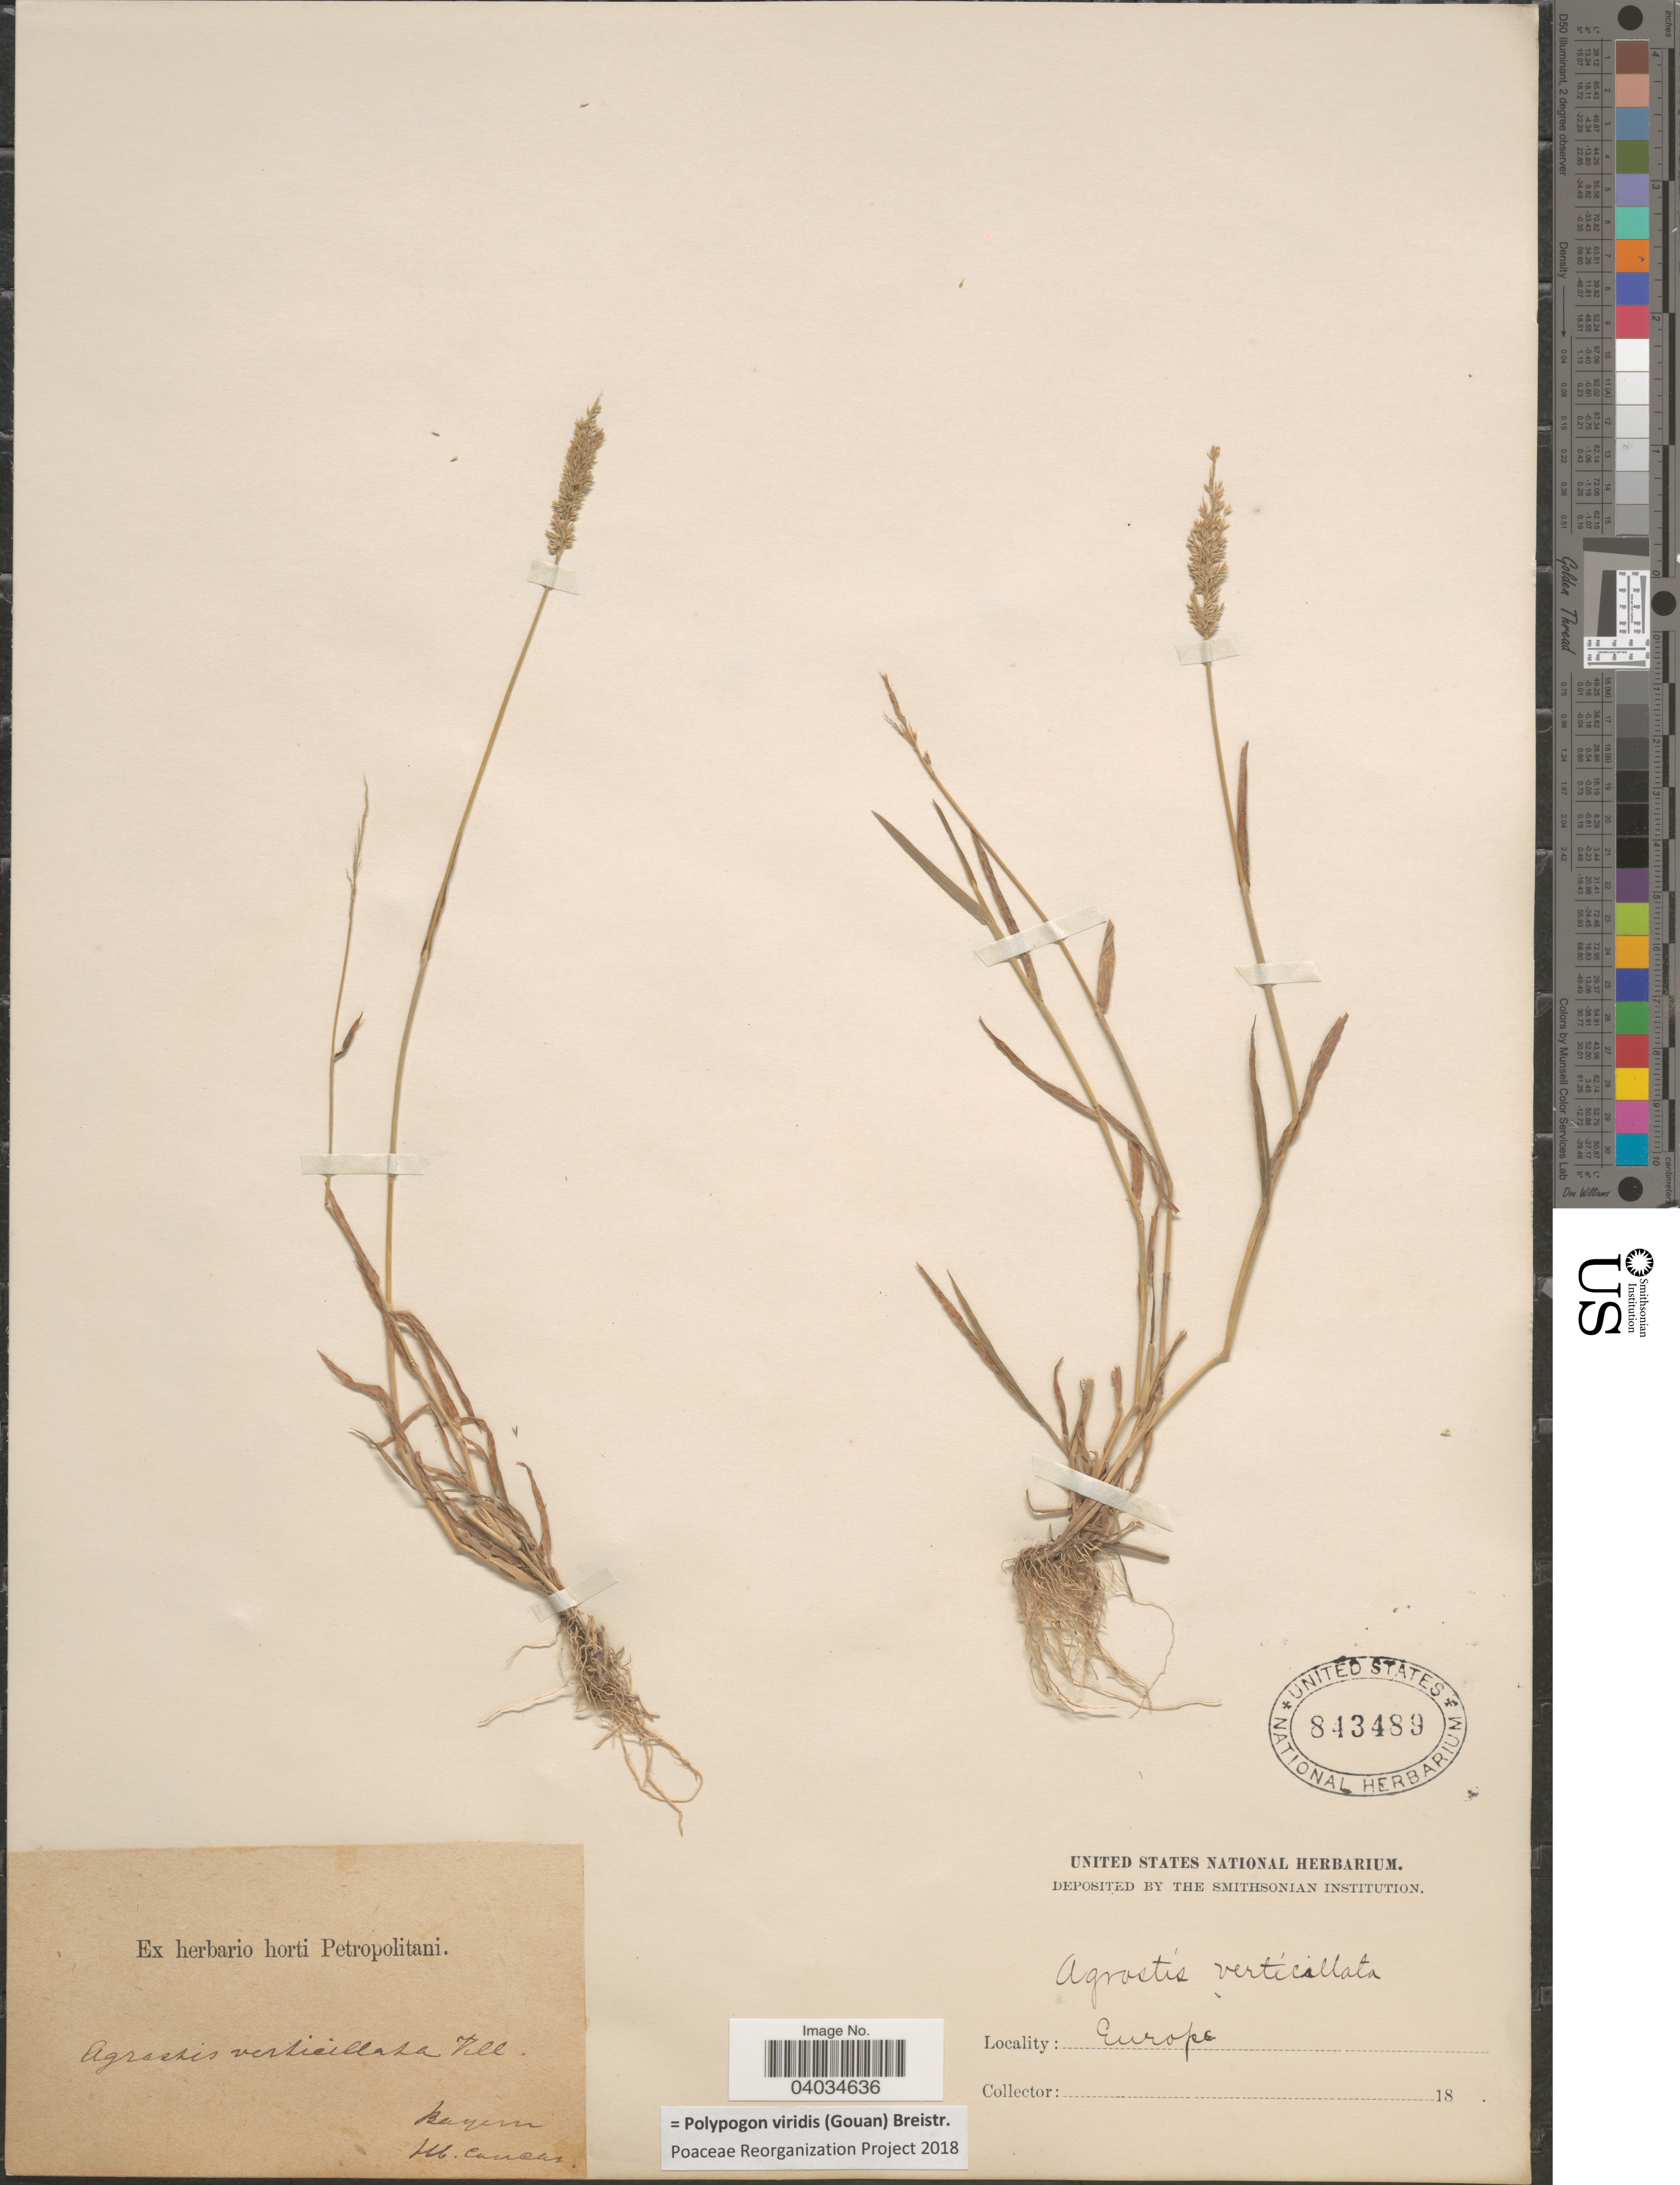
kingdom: Plantae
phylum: Tracheophyta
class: Liliopsida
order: Poales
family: Poaceae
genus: Polypogon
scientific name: Polypogon viridis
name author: (Gouan) Breistroffer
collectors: ex herb. horti Petropolitani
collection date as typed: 18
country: Germany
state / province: Bayern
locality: Hb. Caucus.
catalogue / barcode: US 843489